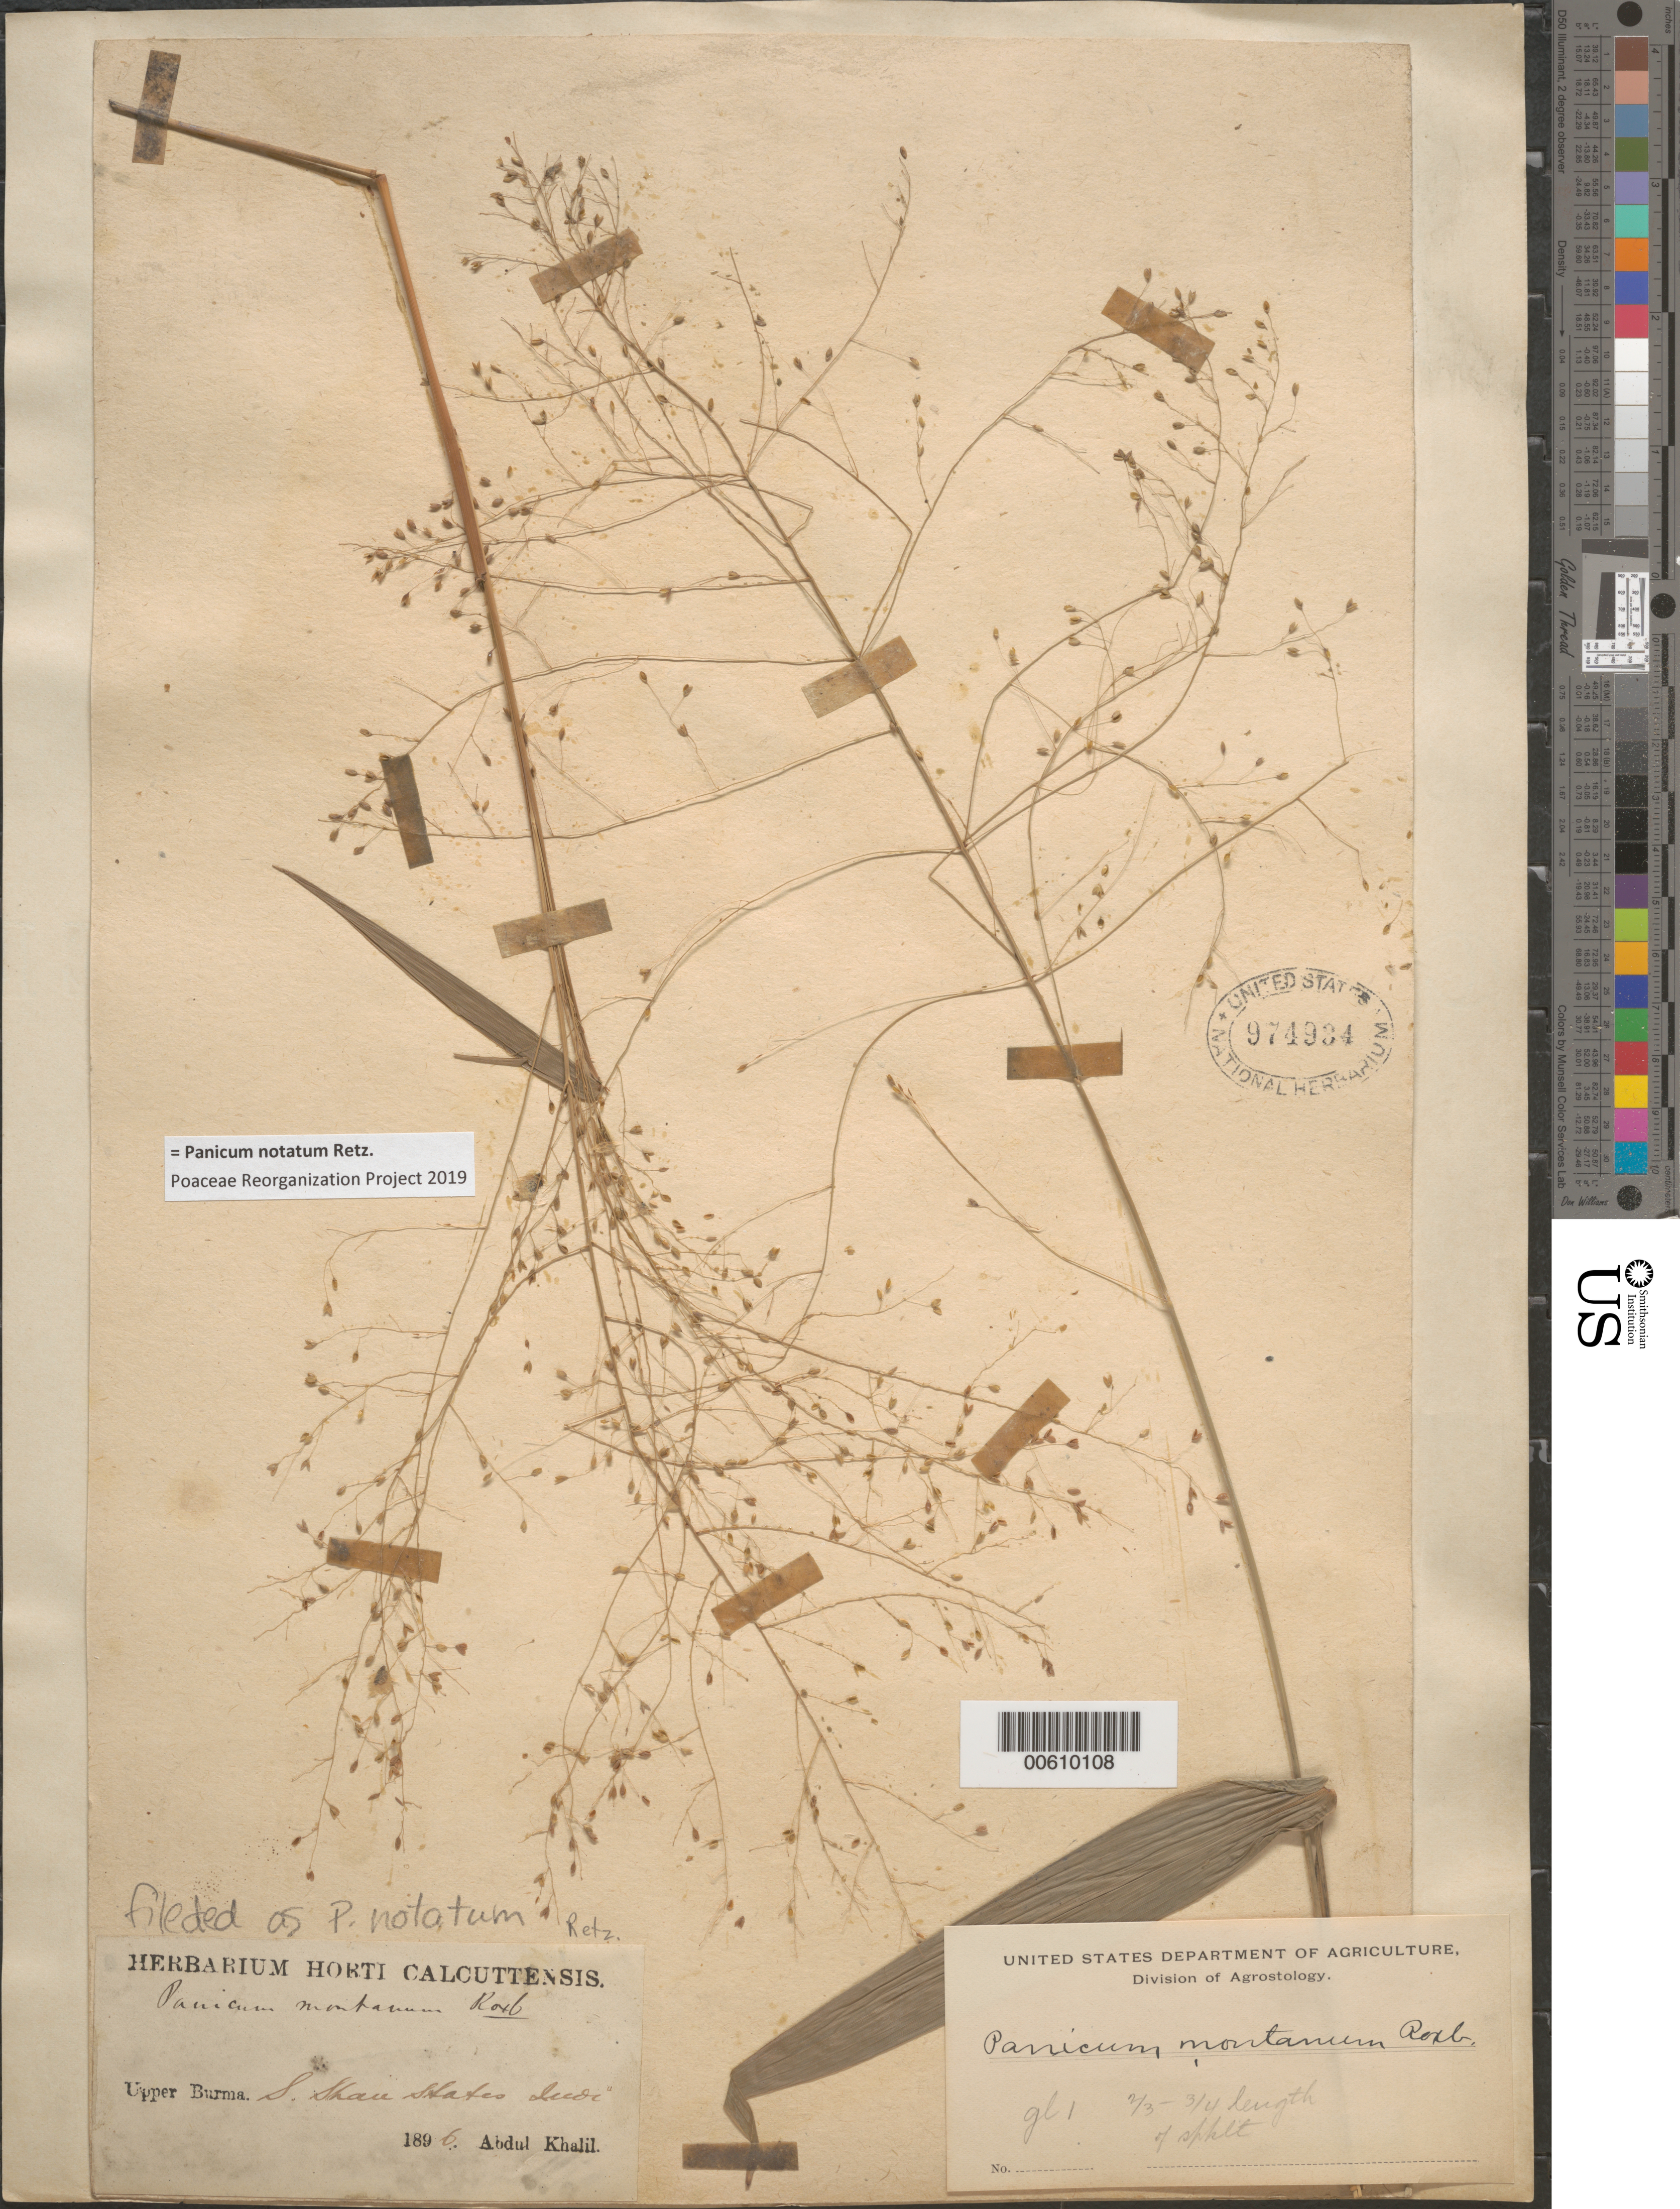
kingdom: Plantae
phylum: Tracheophyta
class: Liliopsida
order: Poales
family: Poaceae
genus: Panicum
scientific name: Panicum notatum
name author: Retz.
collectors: A. Khalil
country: Myanmar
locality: SSS Judi, Upper Burma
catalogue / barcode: US 974934